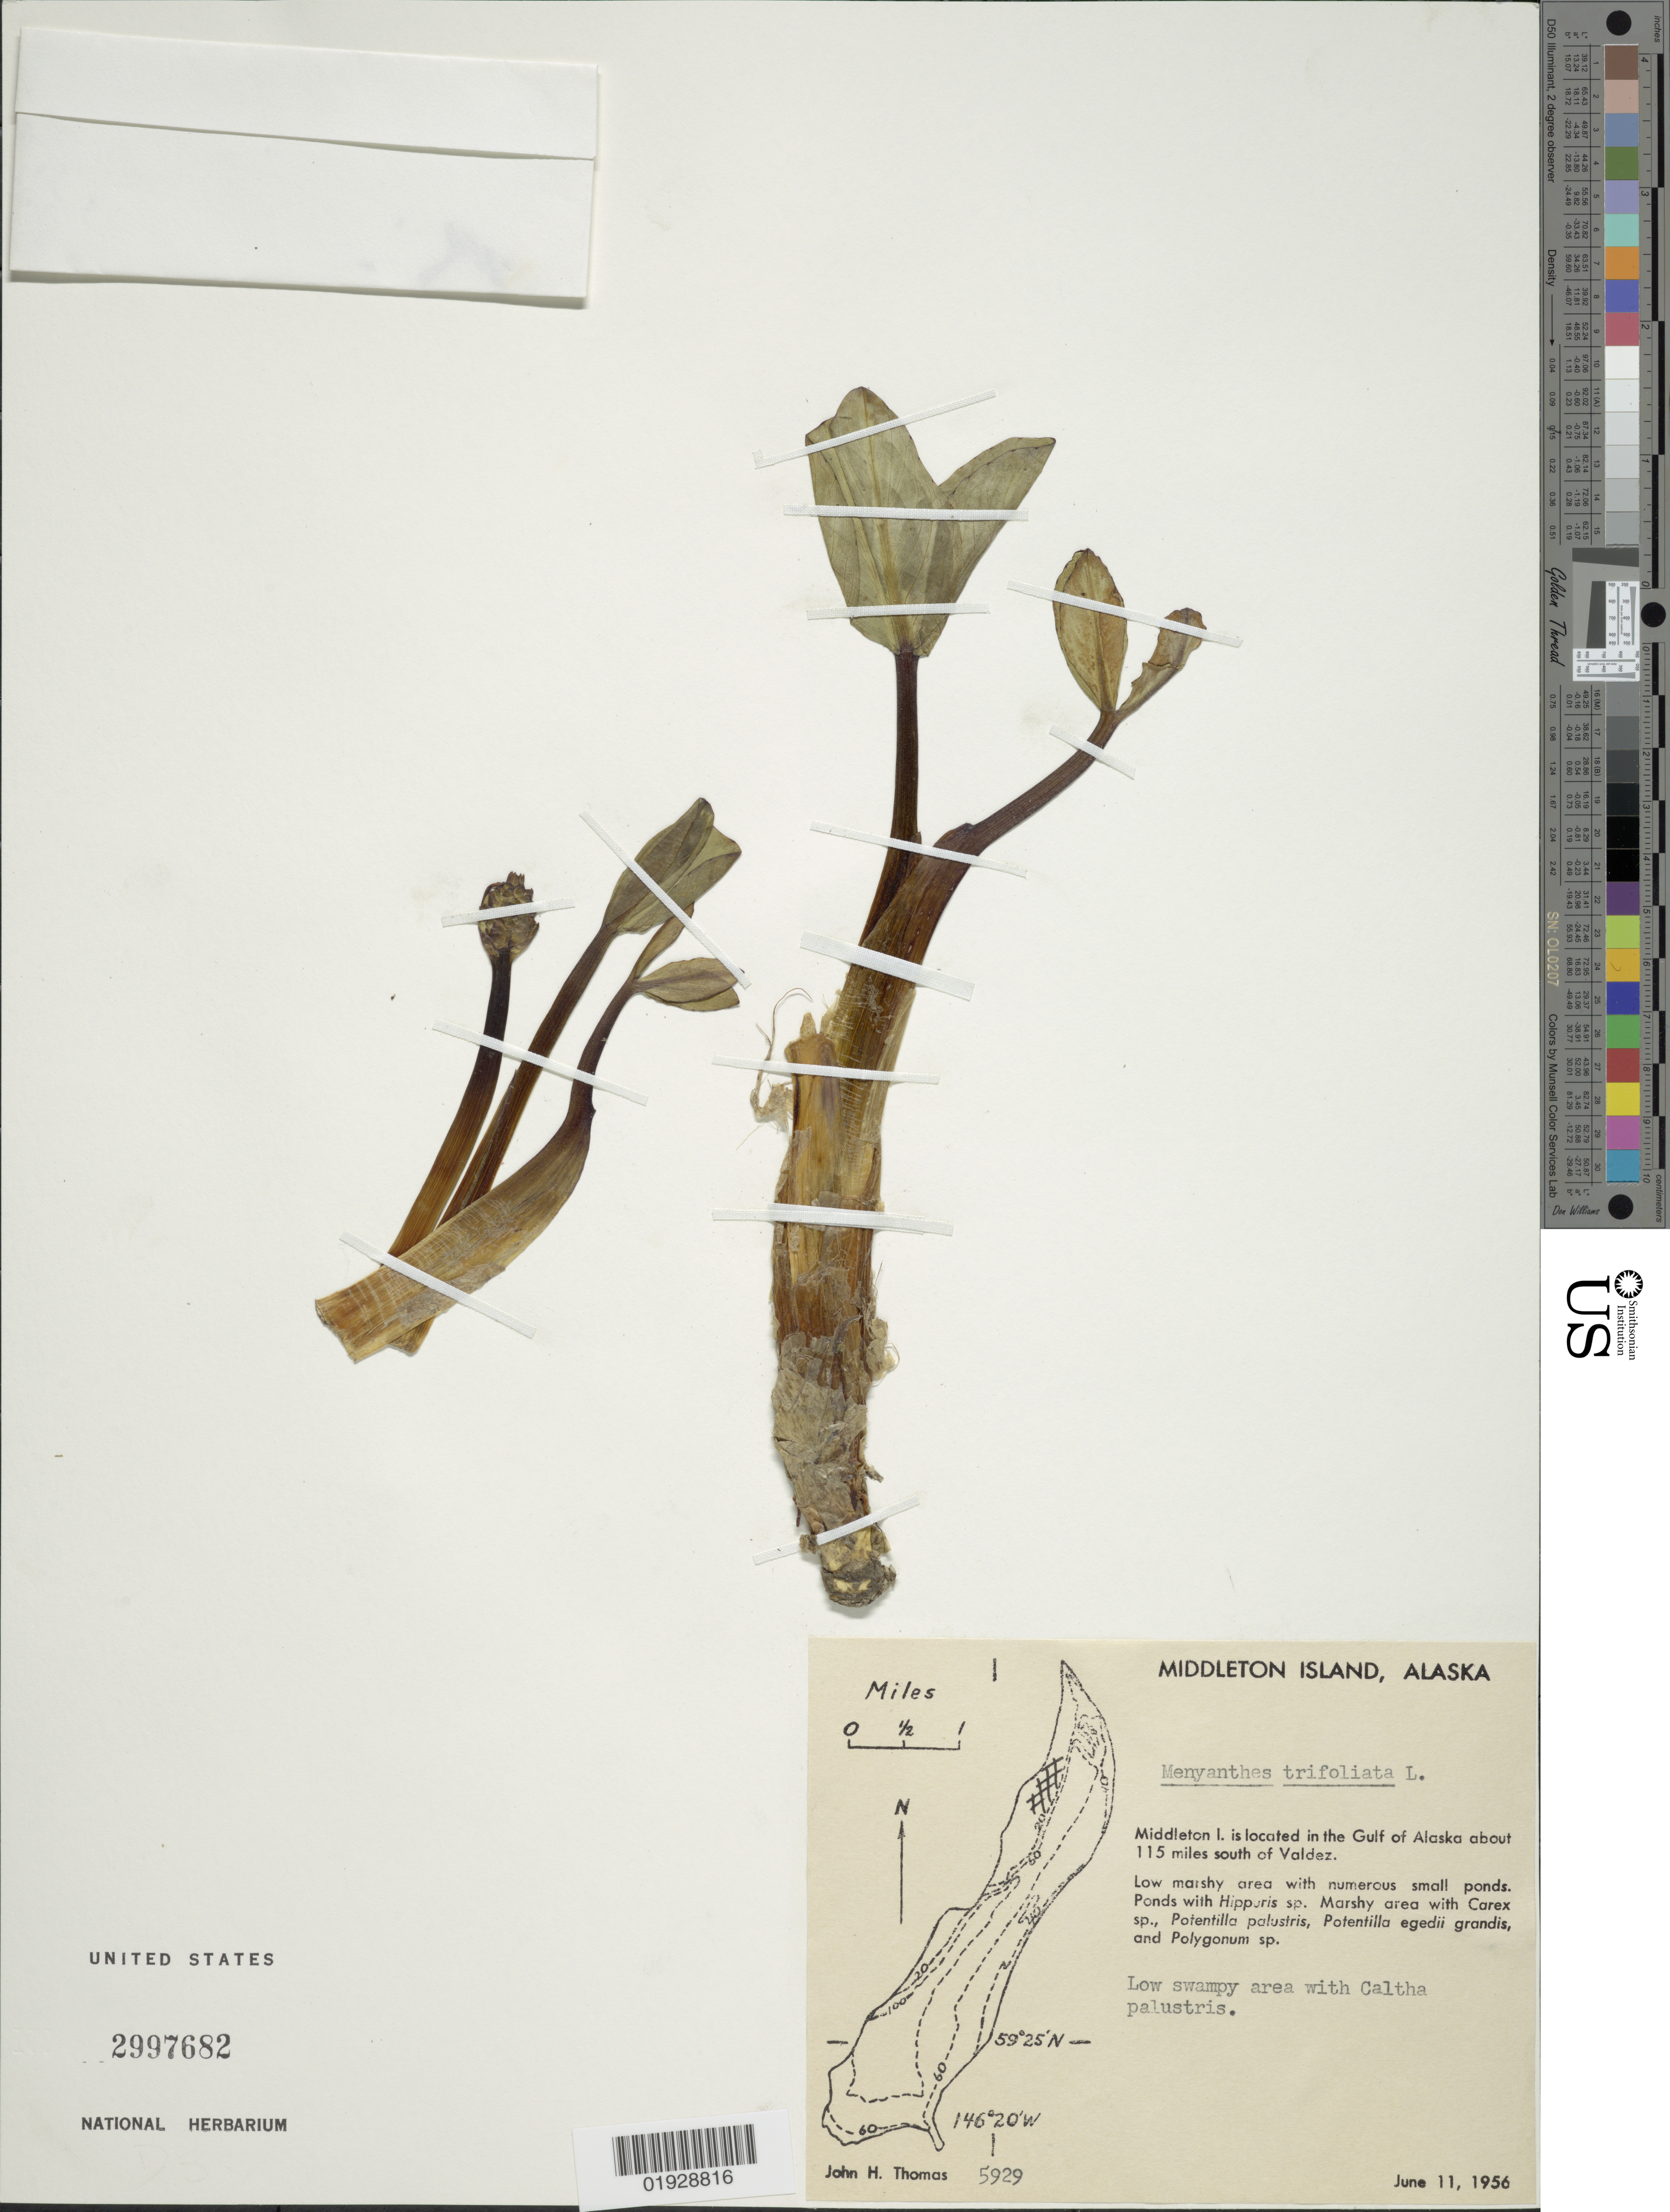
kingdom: Plantae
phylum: Tracheophyta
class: Magnoliopsida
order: Asterales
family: Menyanthaceae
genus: Menyanthes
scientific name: Menyanthes trifoliata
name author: L.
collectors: J. H. Thomas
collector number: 5929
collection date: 1956-06-11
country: United States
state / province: Alaska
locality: Middleton Island, Middleton I. is located in the Gulf of Alaska about 115 miles south of Valdez.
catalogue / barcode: US 2997682